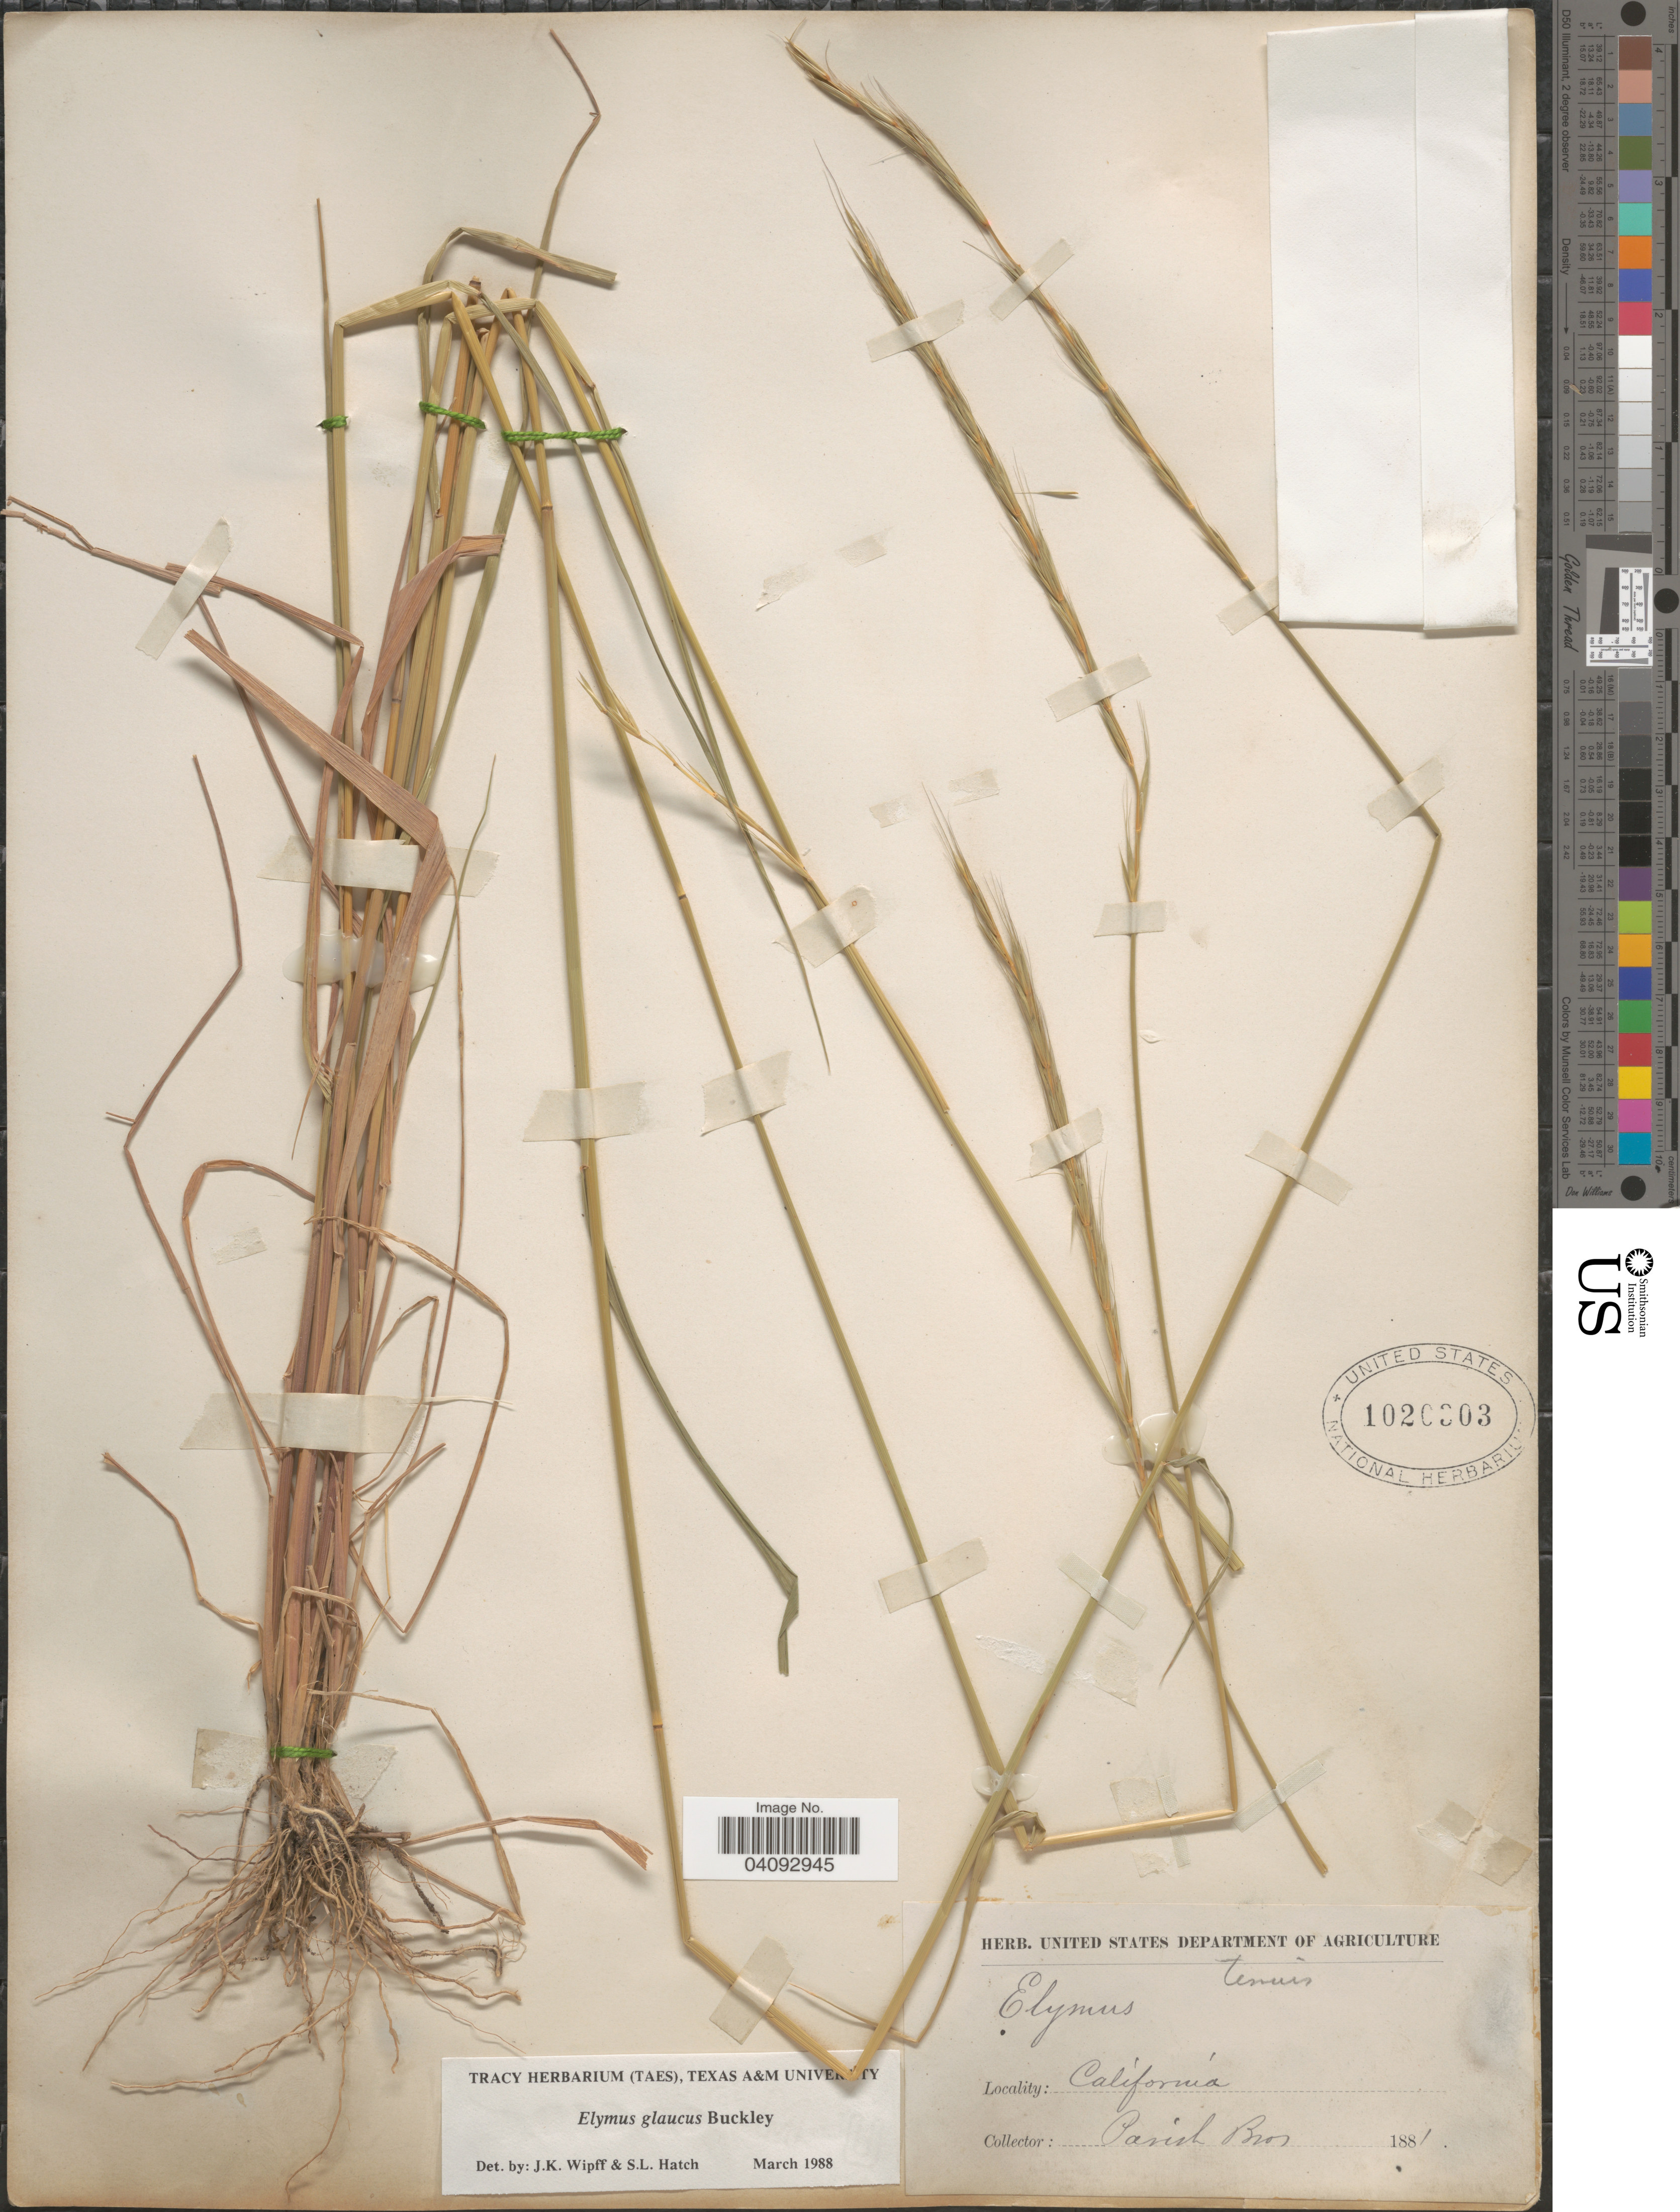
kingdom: Plantae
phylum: Tracheophyta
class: Liliopsida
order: Poales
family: Poaceae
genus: Elymus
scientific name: Elymus glaucus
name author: Buckley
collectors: Parish Bros.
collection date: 1881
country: United States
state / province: California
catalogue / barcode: US 1020303